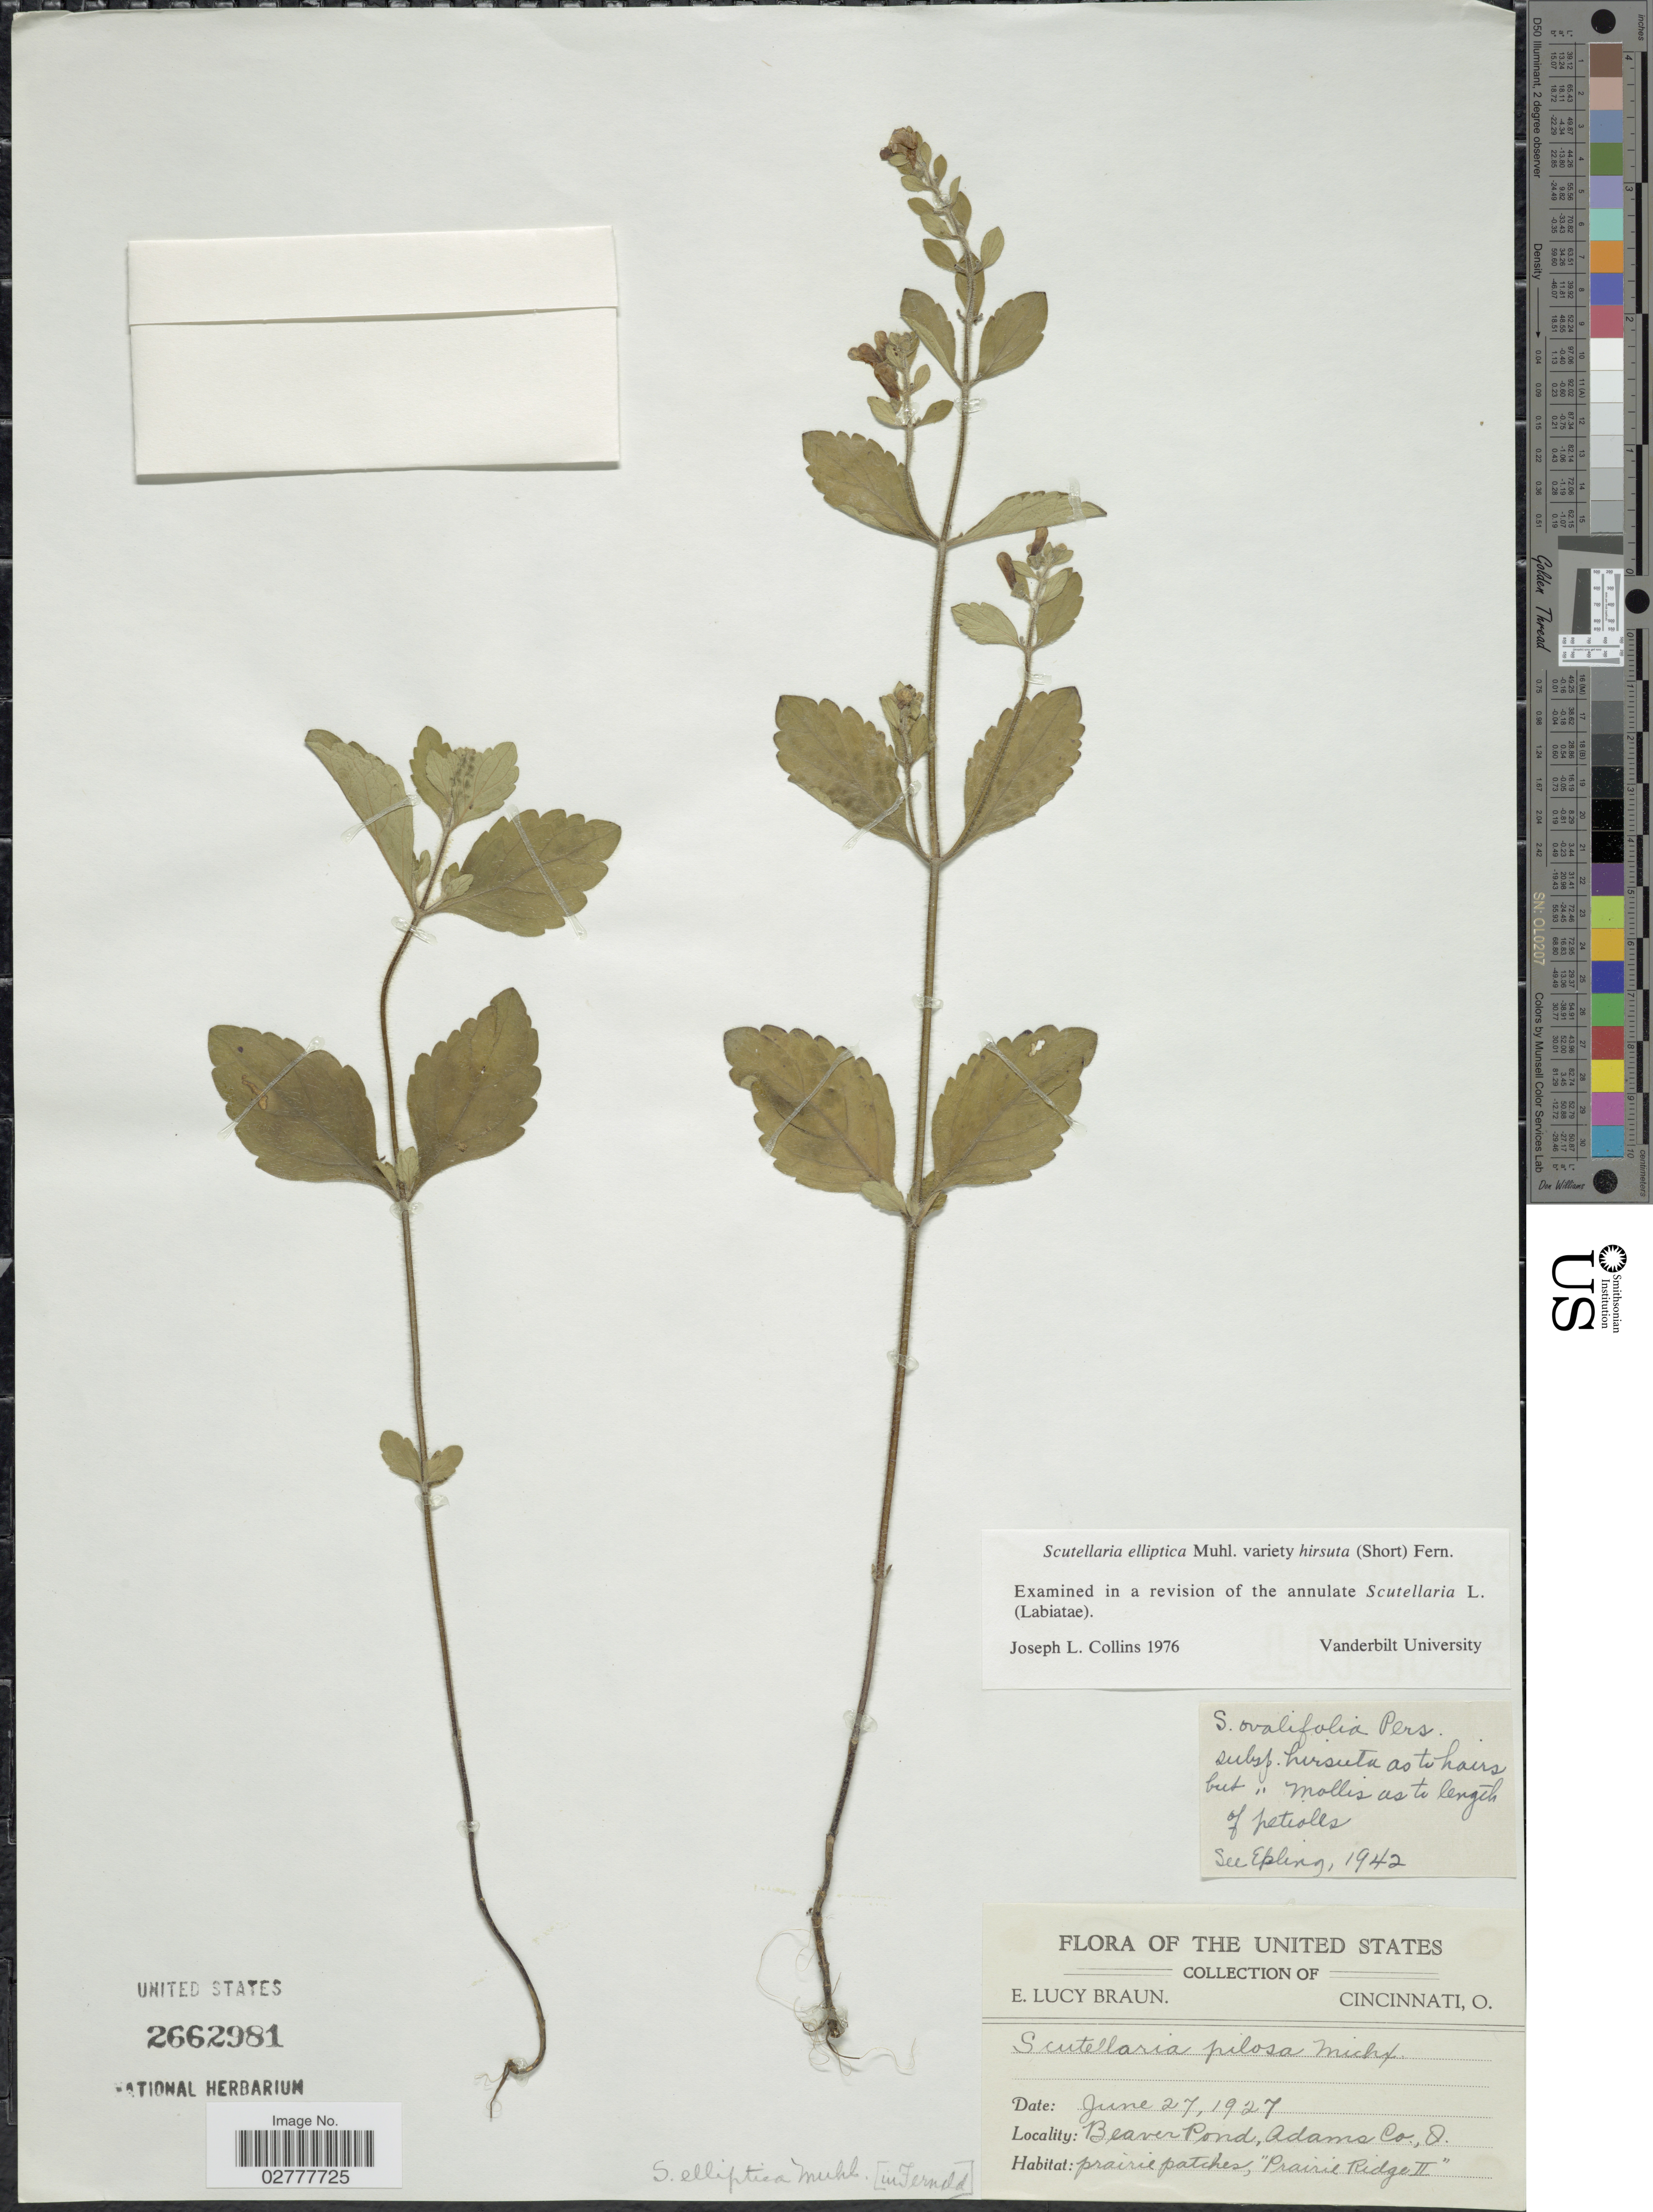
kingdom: Plantae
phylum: Tracheophyta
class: Magnoliopsida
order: Lamiales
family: Lamiaceae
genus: Scutellaria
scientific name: Scutellaria elliptica var. hirsuta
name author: (A. Gray) Fernald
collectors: E. L. Braun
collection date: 1927-06-27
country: United States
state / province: Ohio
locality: Beaver Pond, Adams Co.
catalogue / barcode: US 2662981